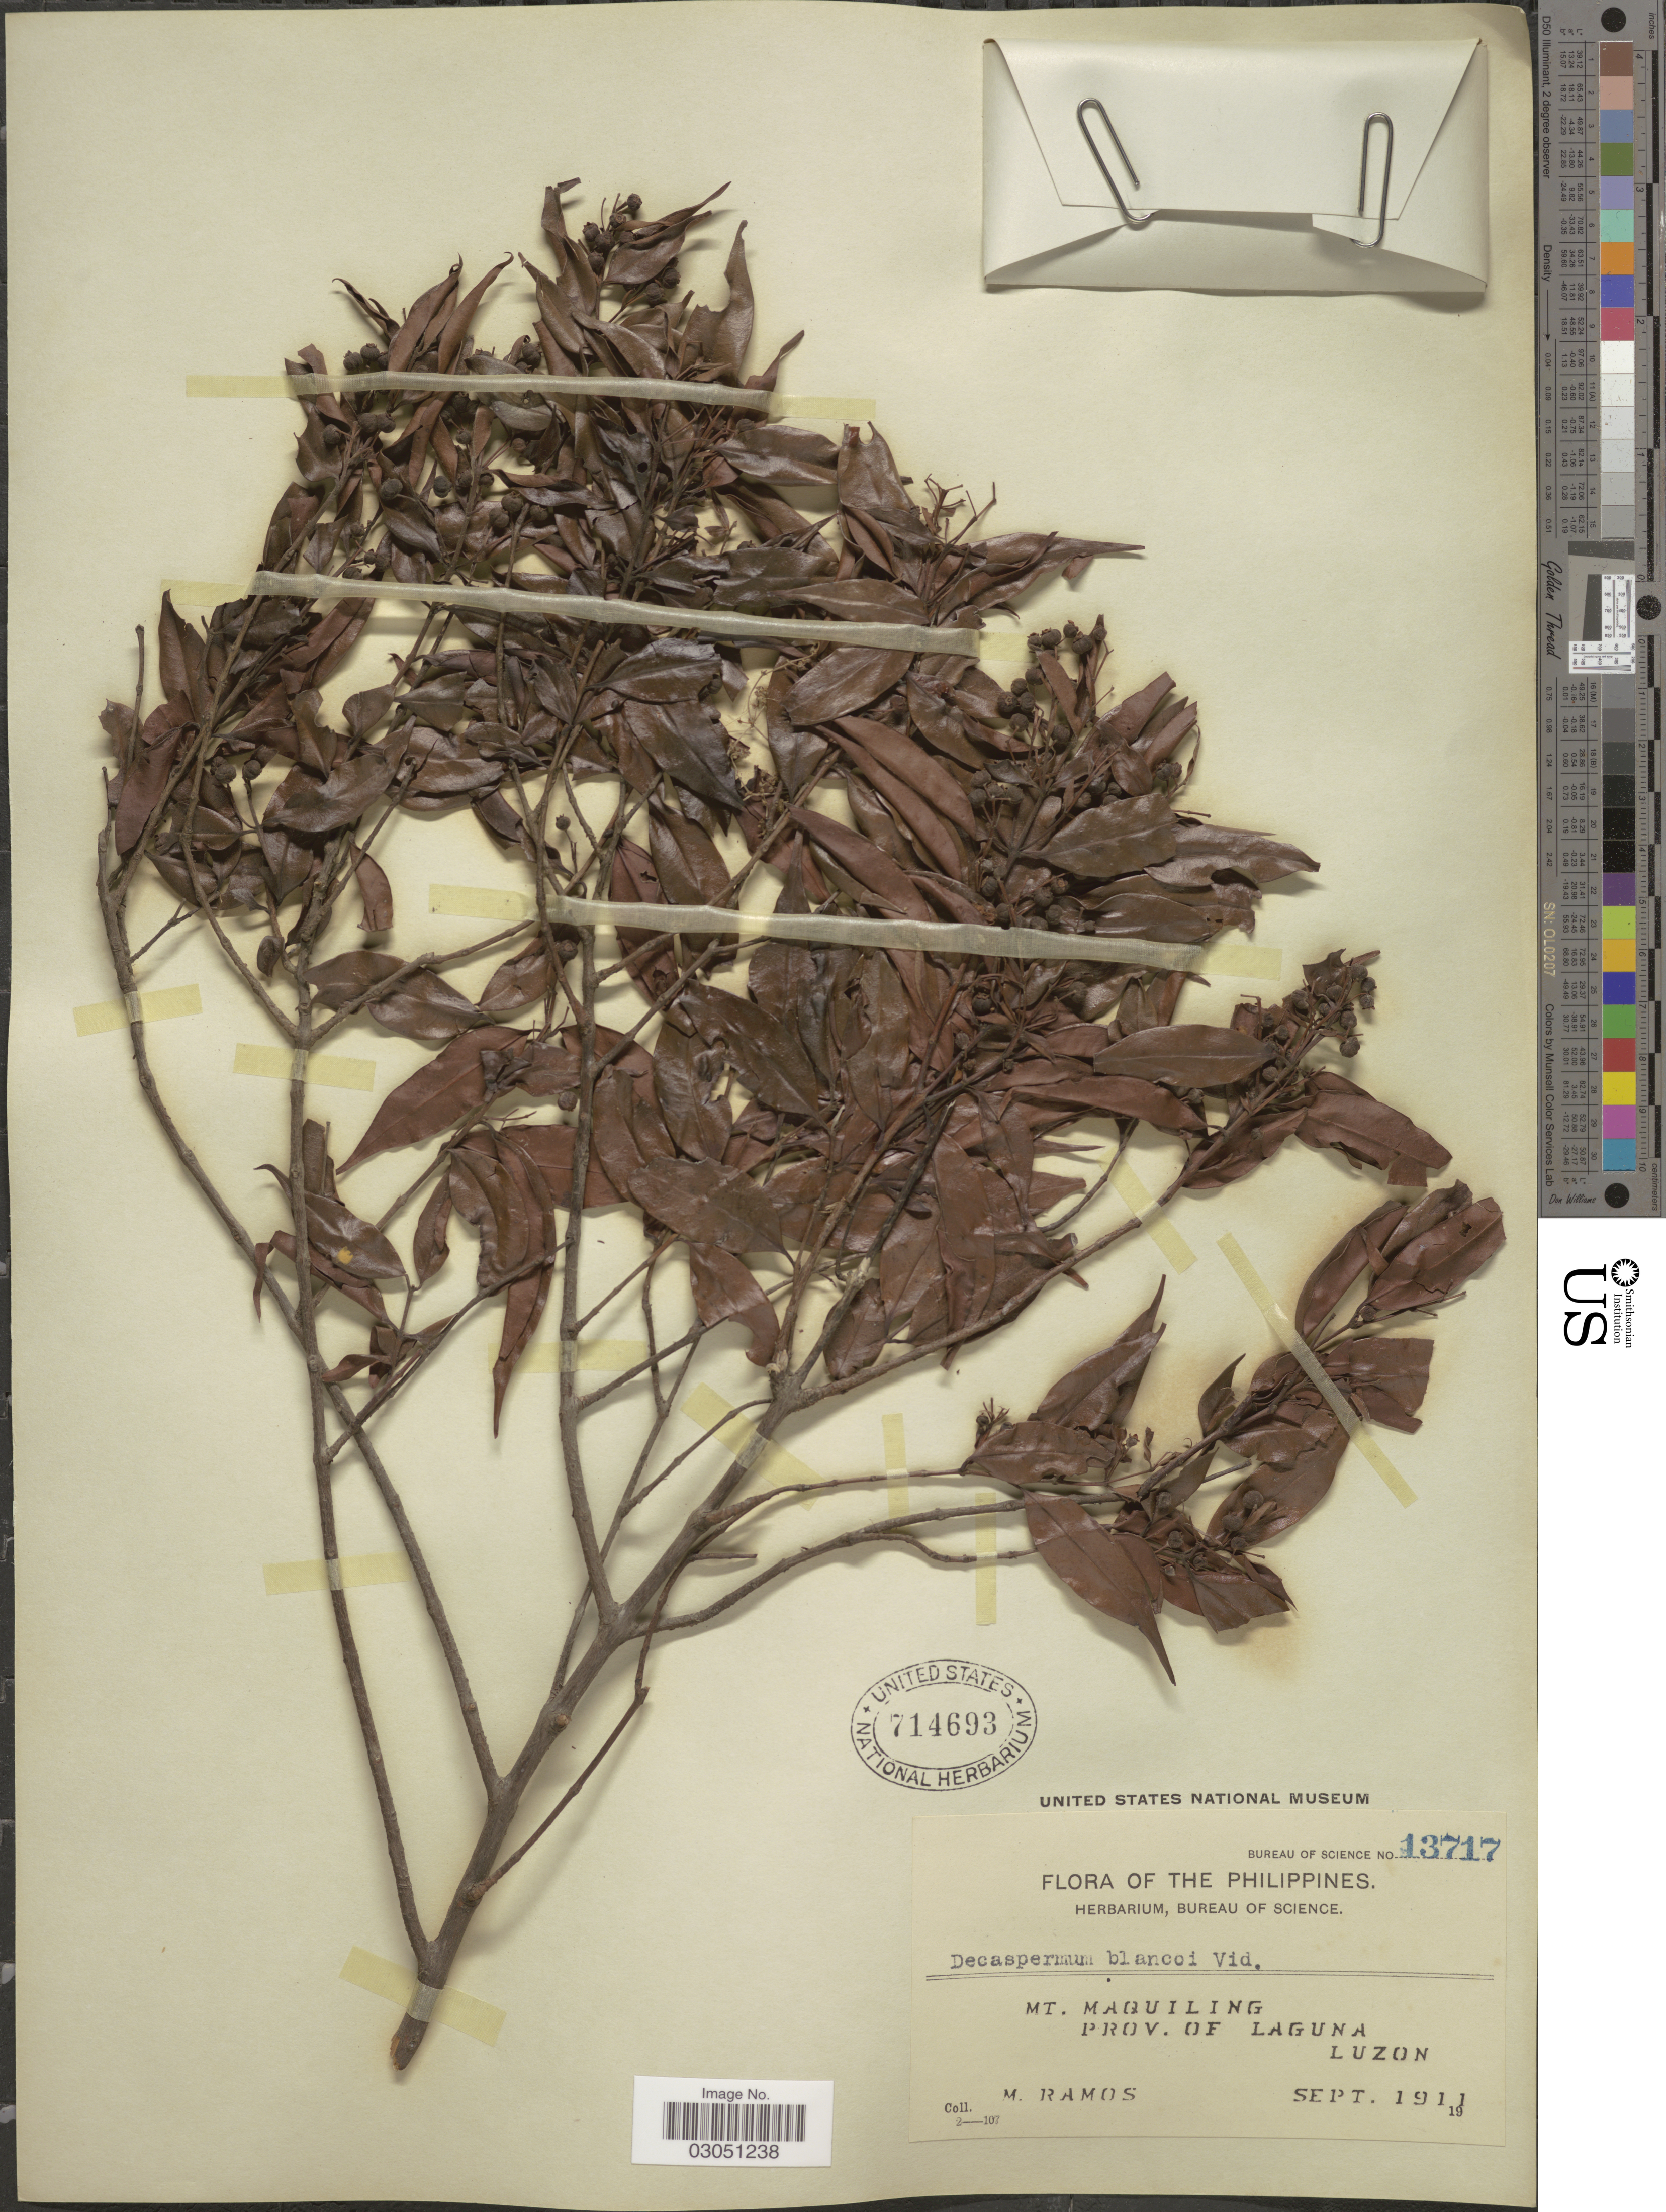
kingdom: Plantae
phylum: Tracheophyta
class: Magnoliopsida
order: Myrtales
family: Myrtaceae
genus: Decaspermum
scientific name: Decaspermum blancoi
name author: Vidal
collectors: M. Ramos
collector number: Bureau of science 13717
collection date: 1911-09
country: Philippines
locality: Mt. Maquiling, Prov. of Laguna, Luzon.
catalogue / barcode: US 714693